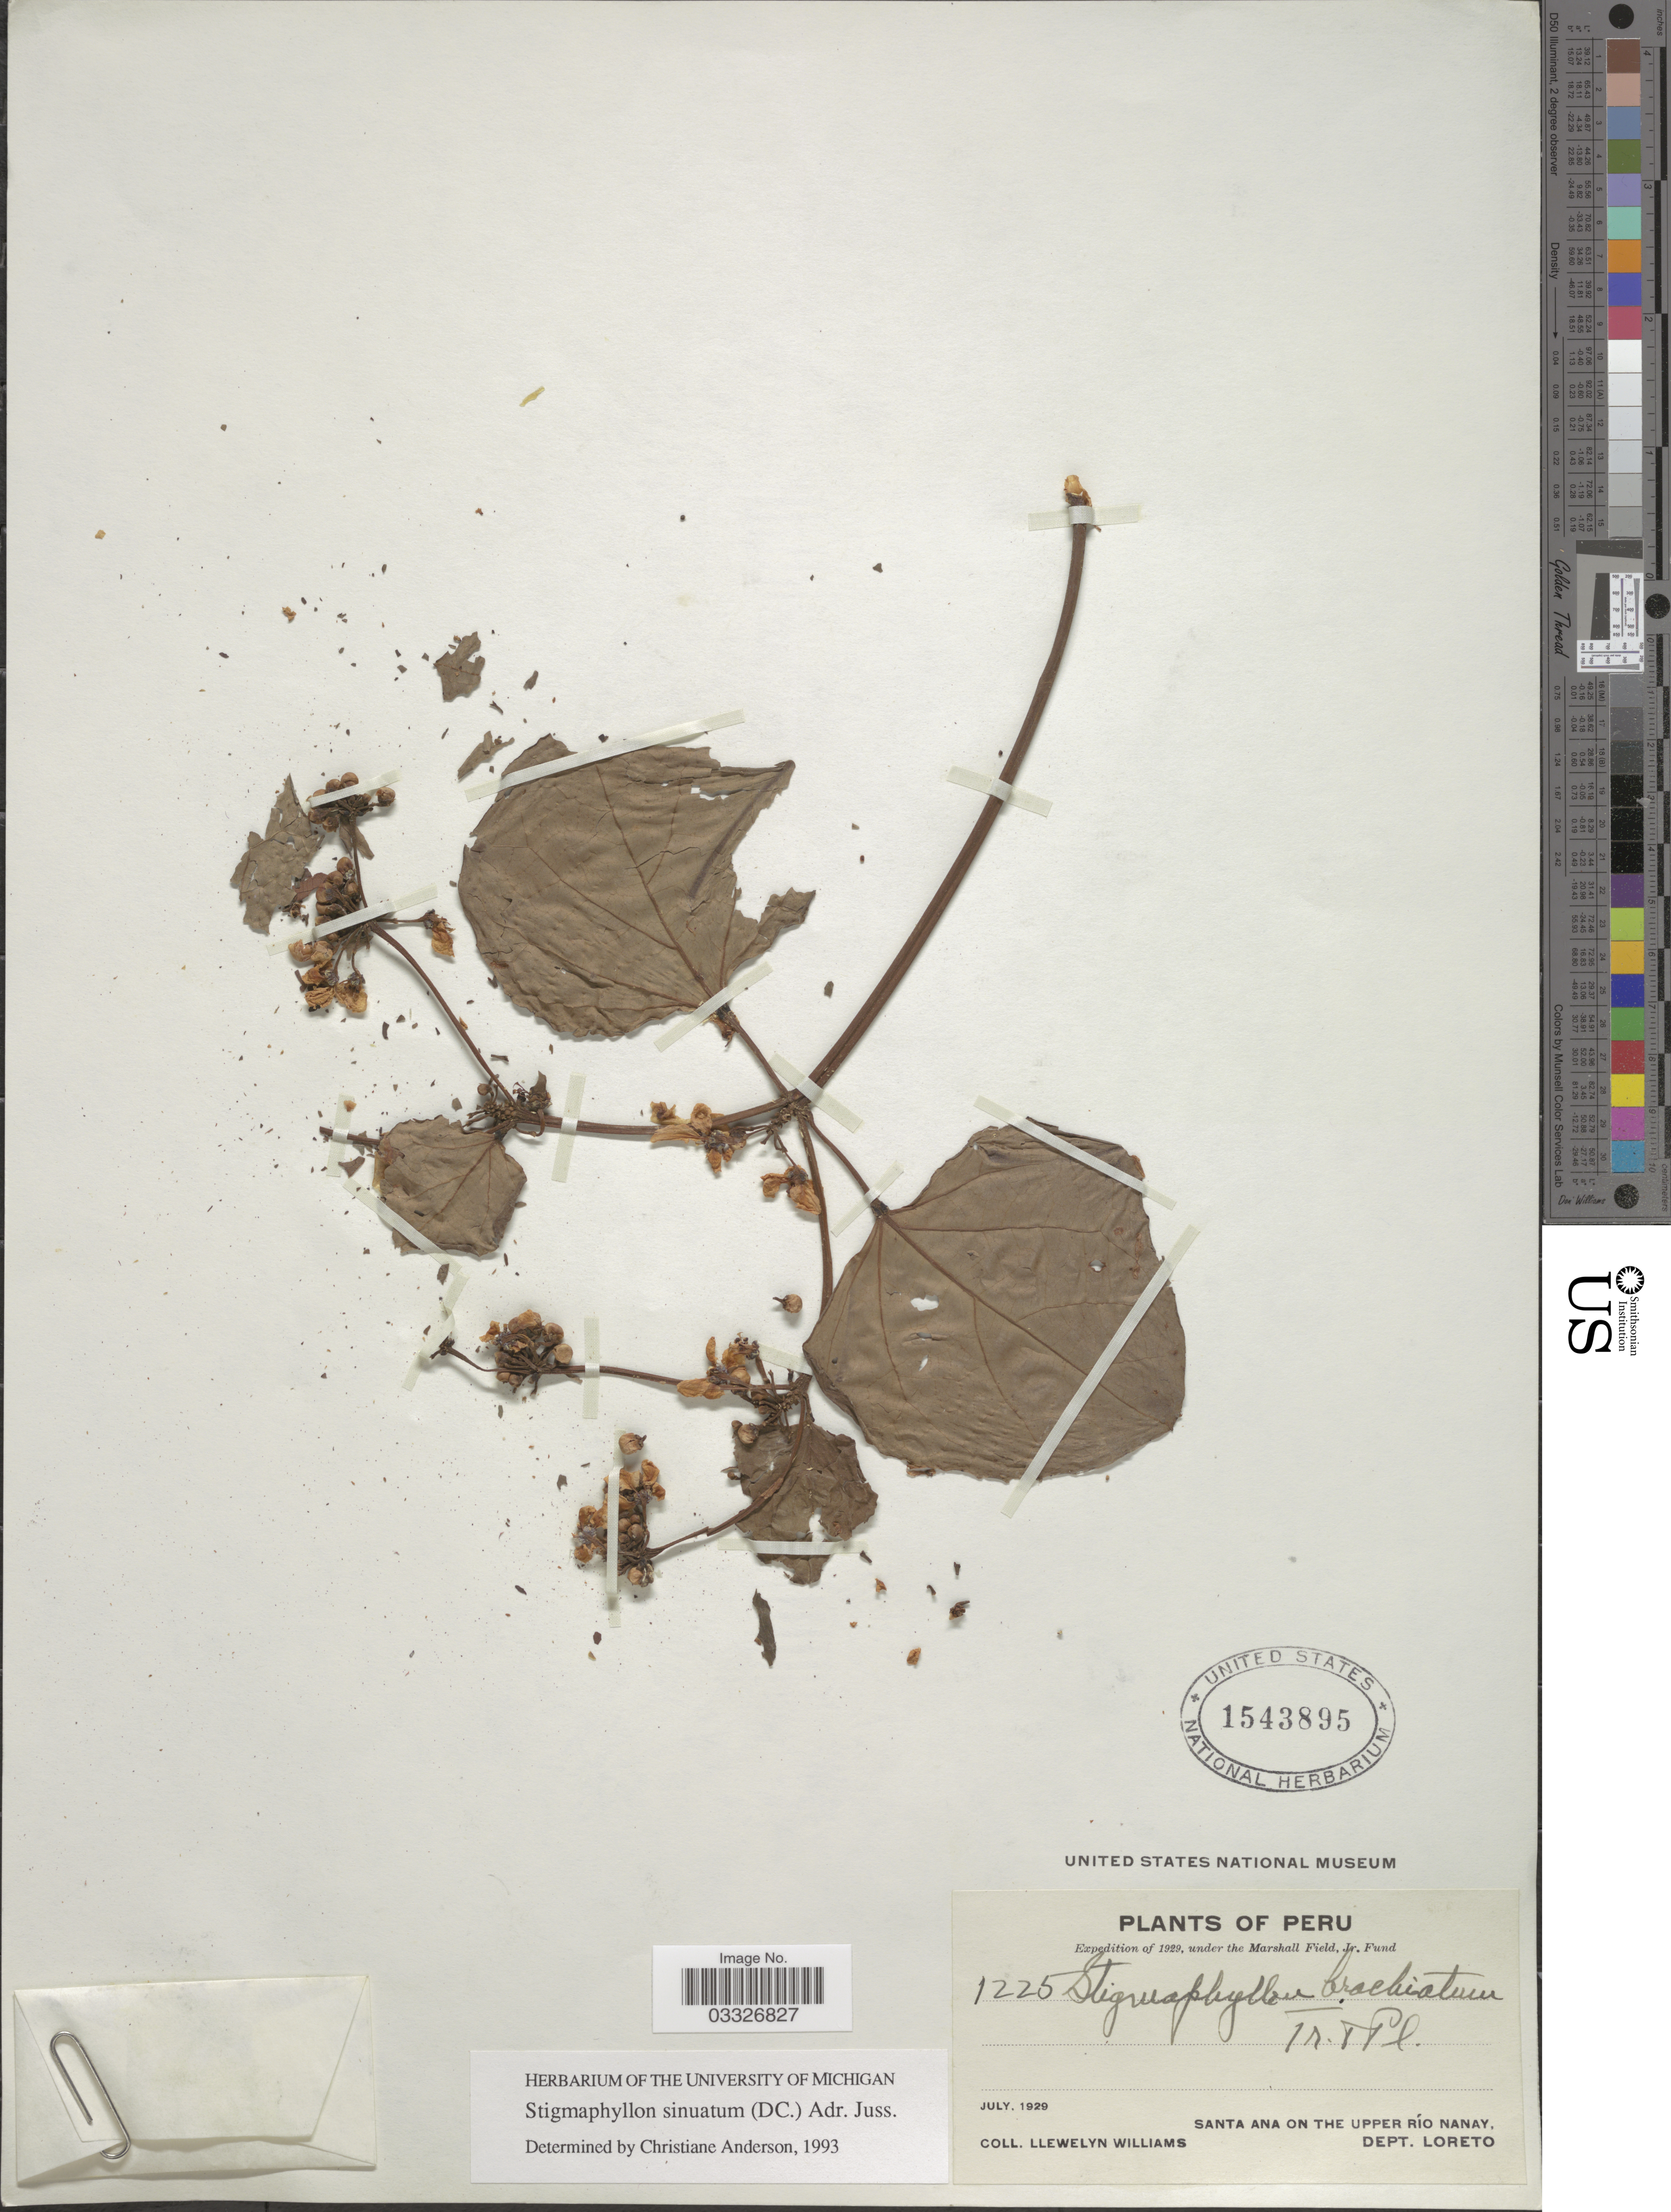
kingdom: Plantae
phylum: Tracheophyta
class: Magnoliopsida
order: Malpighiales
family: Malpighiaceae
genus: Stigmaphyllon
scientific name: Stigmaphyllon sinuatum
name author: (DC.) A. Juss.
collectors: Ll. Williams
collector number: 1225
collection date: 1929-07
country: Peru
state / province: Loreto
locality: Santa Ana on the Upper Río Nanay, Dept. Loreto.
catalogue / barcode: US 1543895